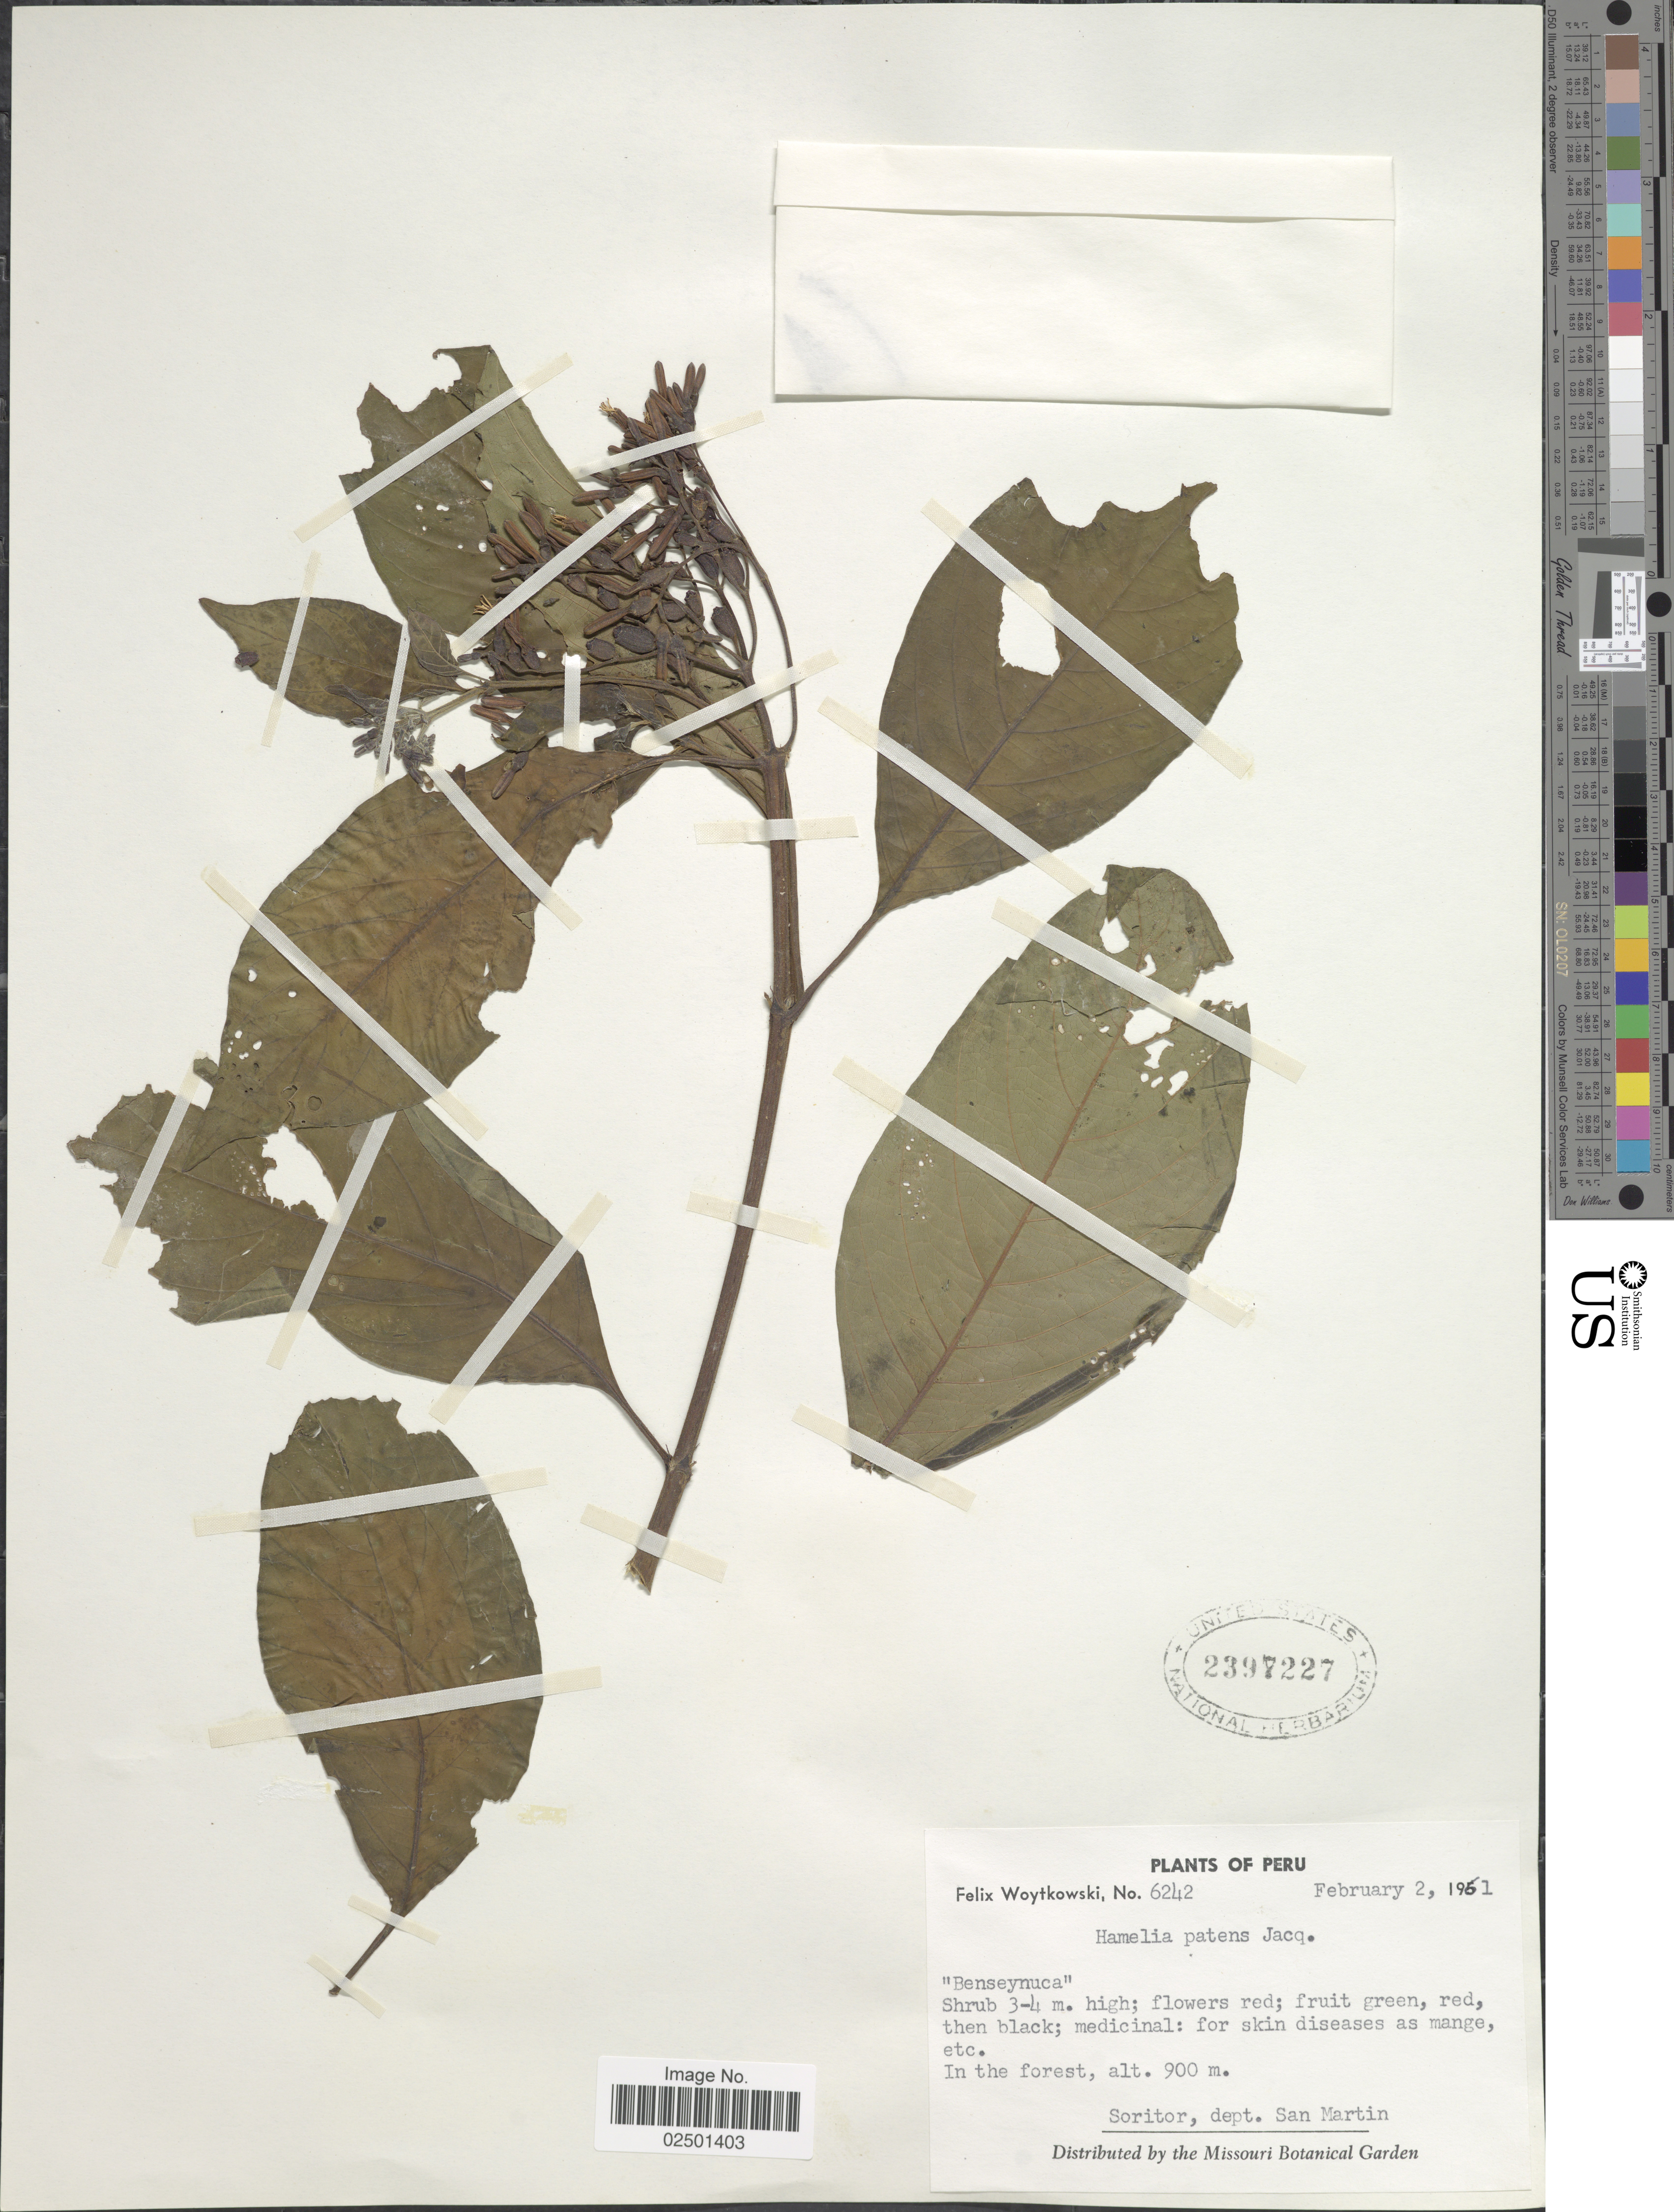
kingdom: Plantae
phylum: Tracheophyta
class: Magnoliopsida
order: Gentianales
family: Rubiaceae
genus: Hamelia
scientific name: Hamelia patens var. patens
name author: Jacq.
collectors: F. Woytkowski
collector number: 6242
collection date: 1961-02-02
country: Peru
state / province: San Martín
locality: In the forest. Soritor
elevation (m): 900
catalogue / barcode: US 2397227